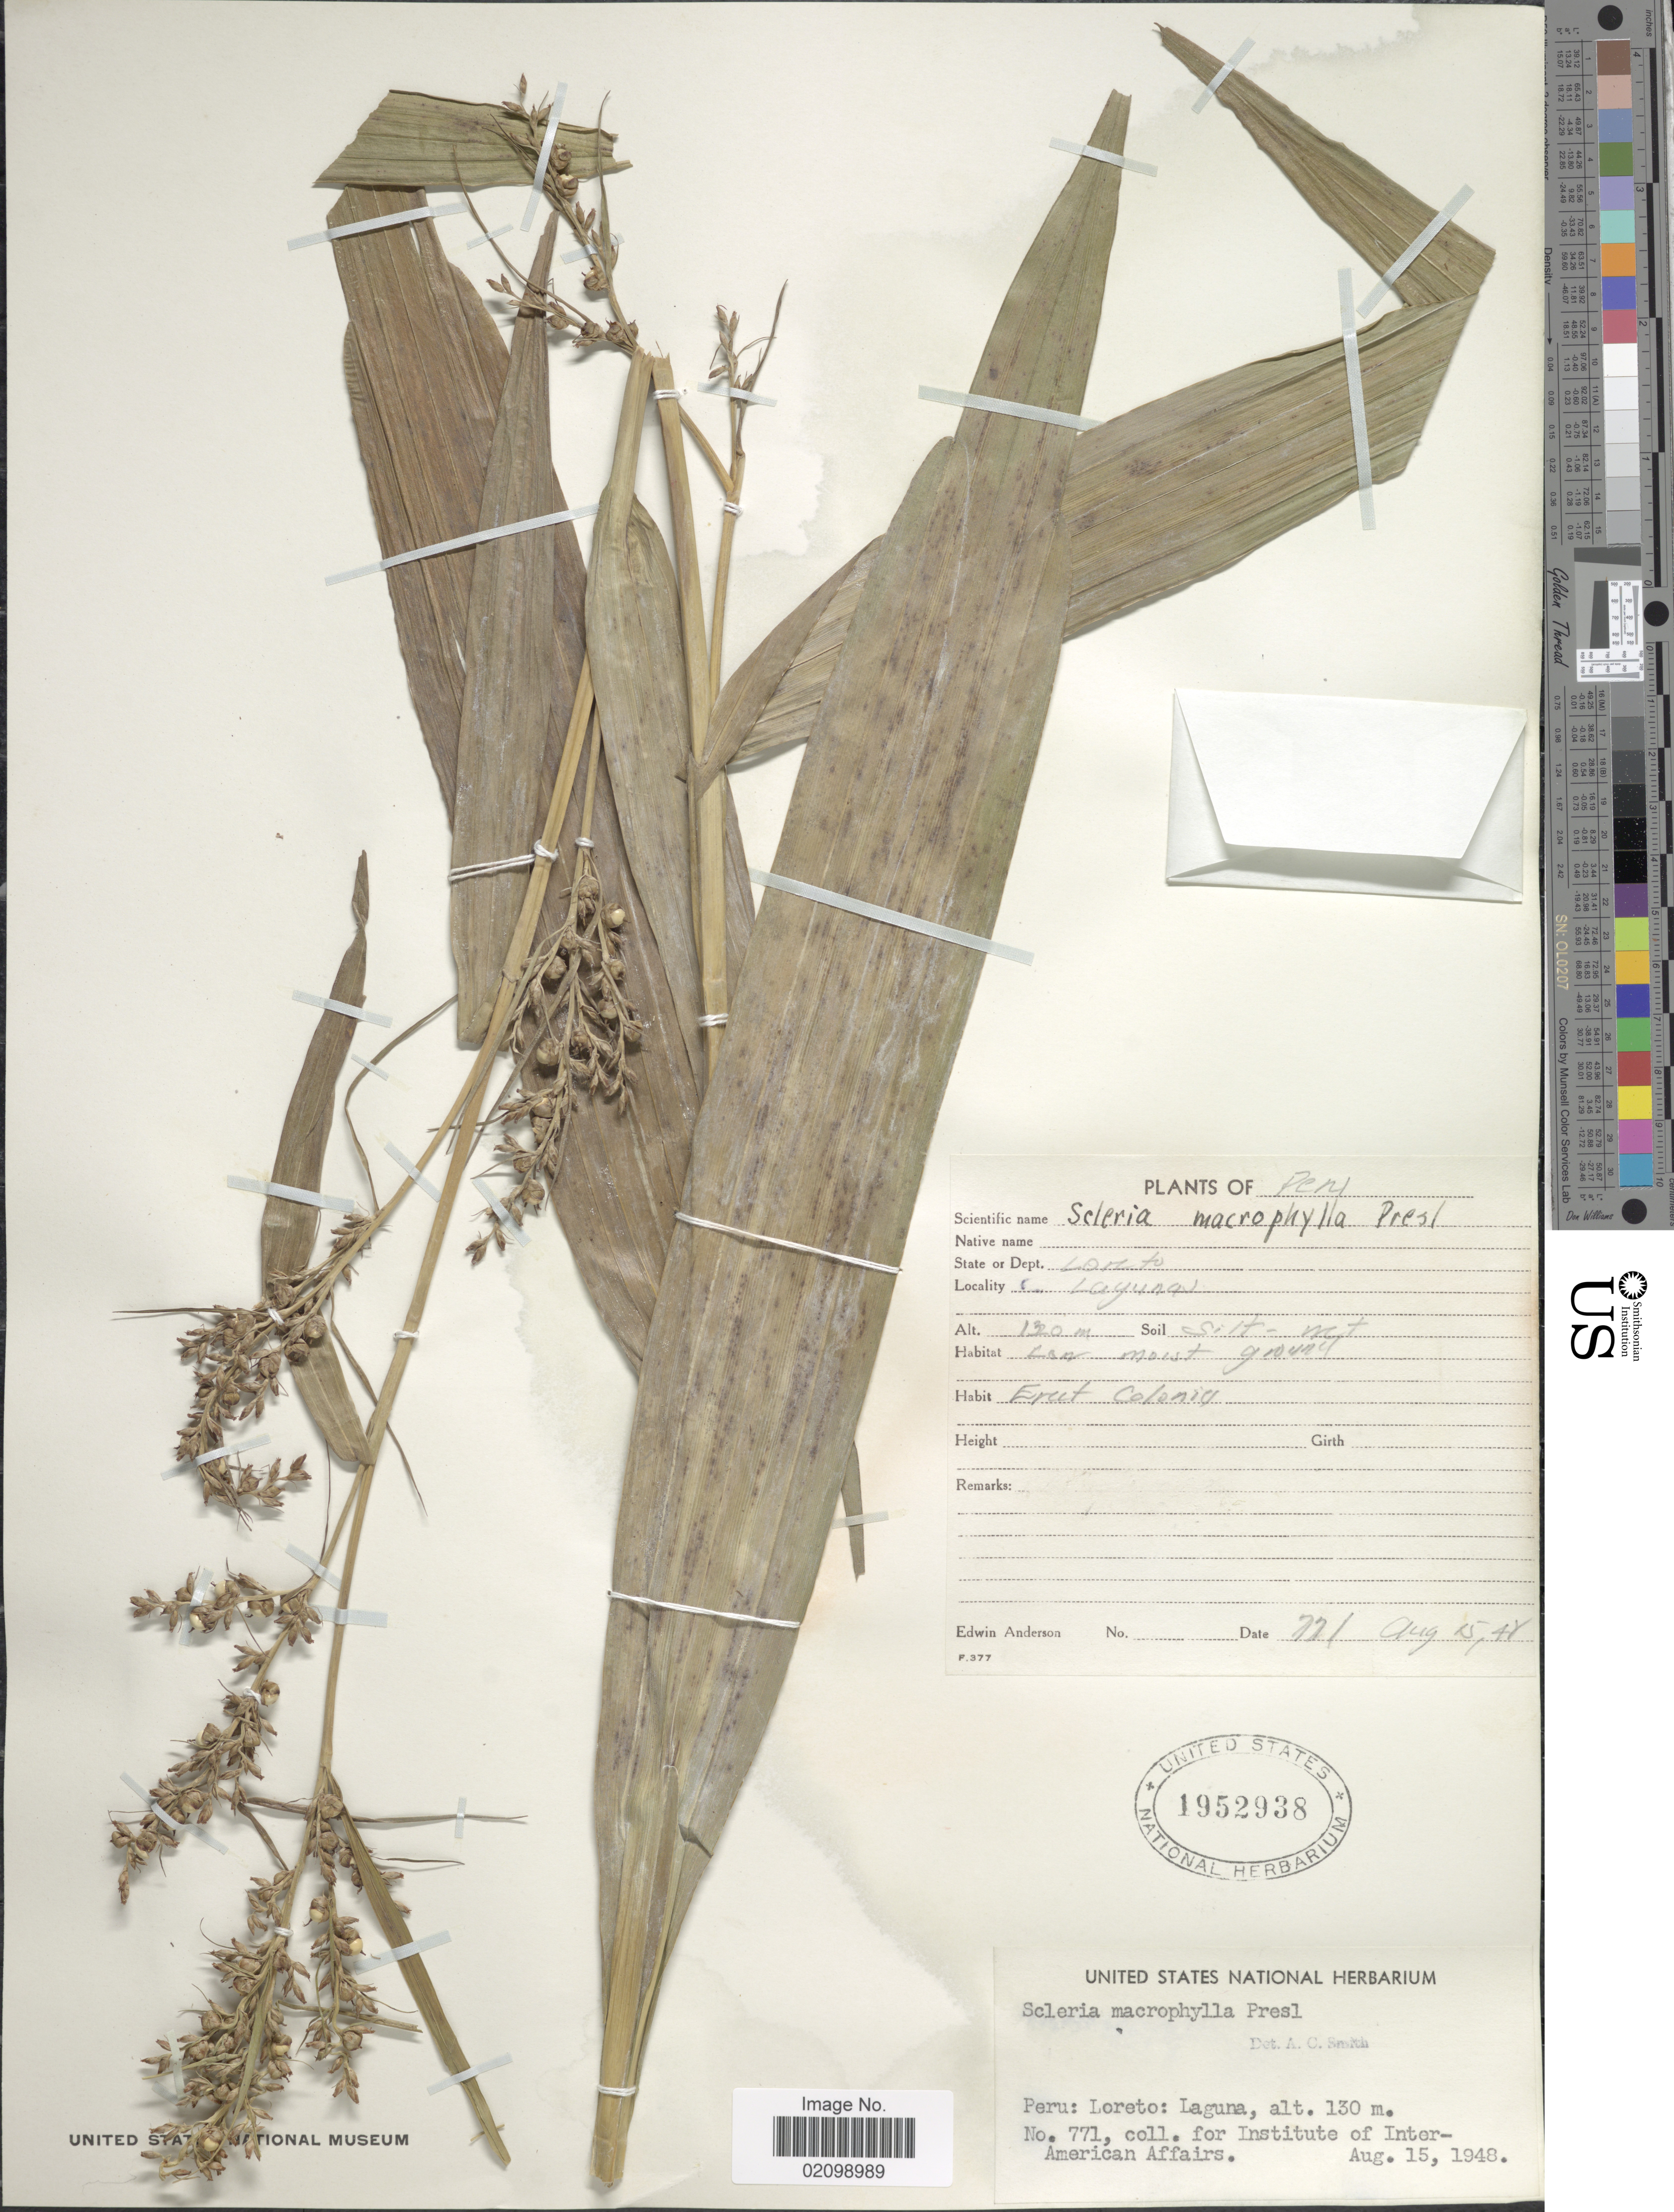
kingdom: Plantae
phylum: Tracheophyta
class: Liliopsida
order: Poales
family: Cyperaceae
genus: Scleria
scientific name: Scleria macrophylla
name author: J. Presl & C. Presl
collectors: ex herb. United States National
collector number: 771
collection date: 1948-08-15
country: Peru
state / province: Loreto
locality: Peru: Loreto.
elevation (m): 130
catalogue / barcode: US 1952938